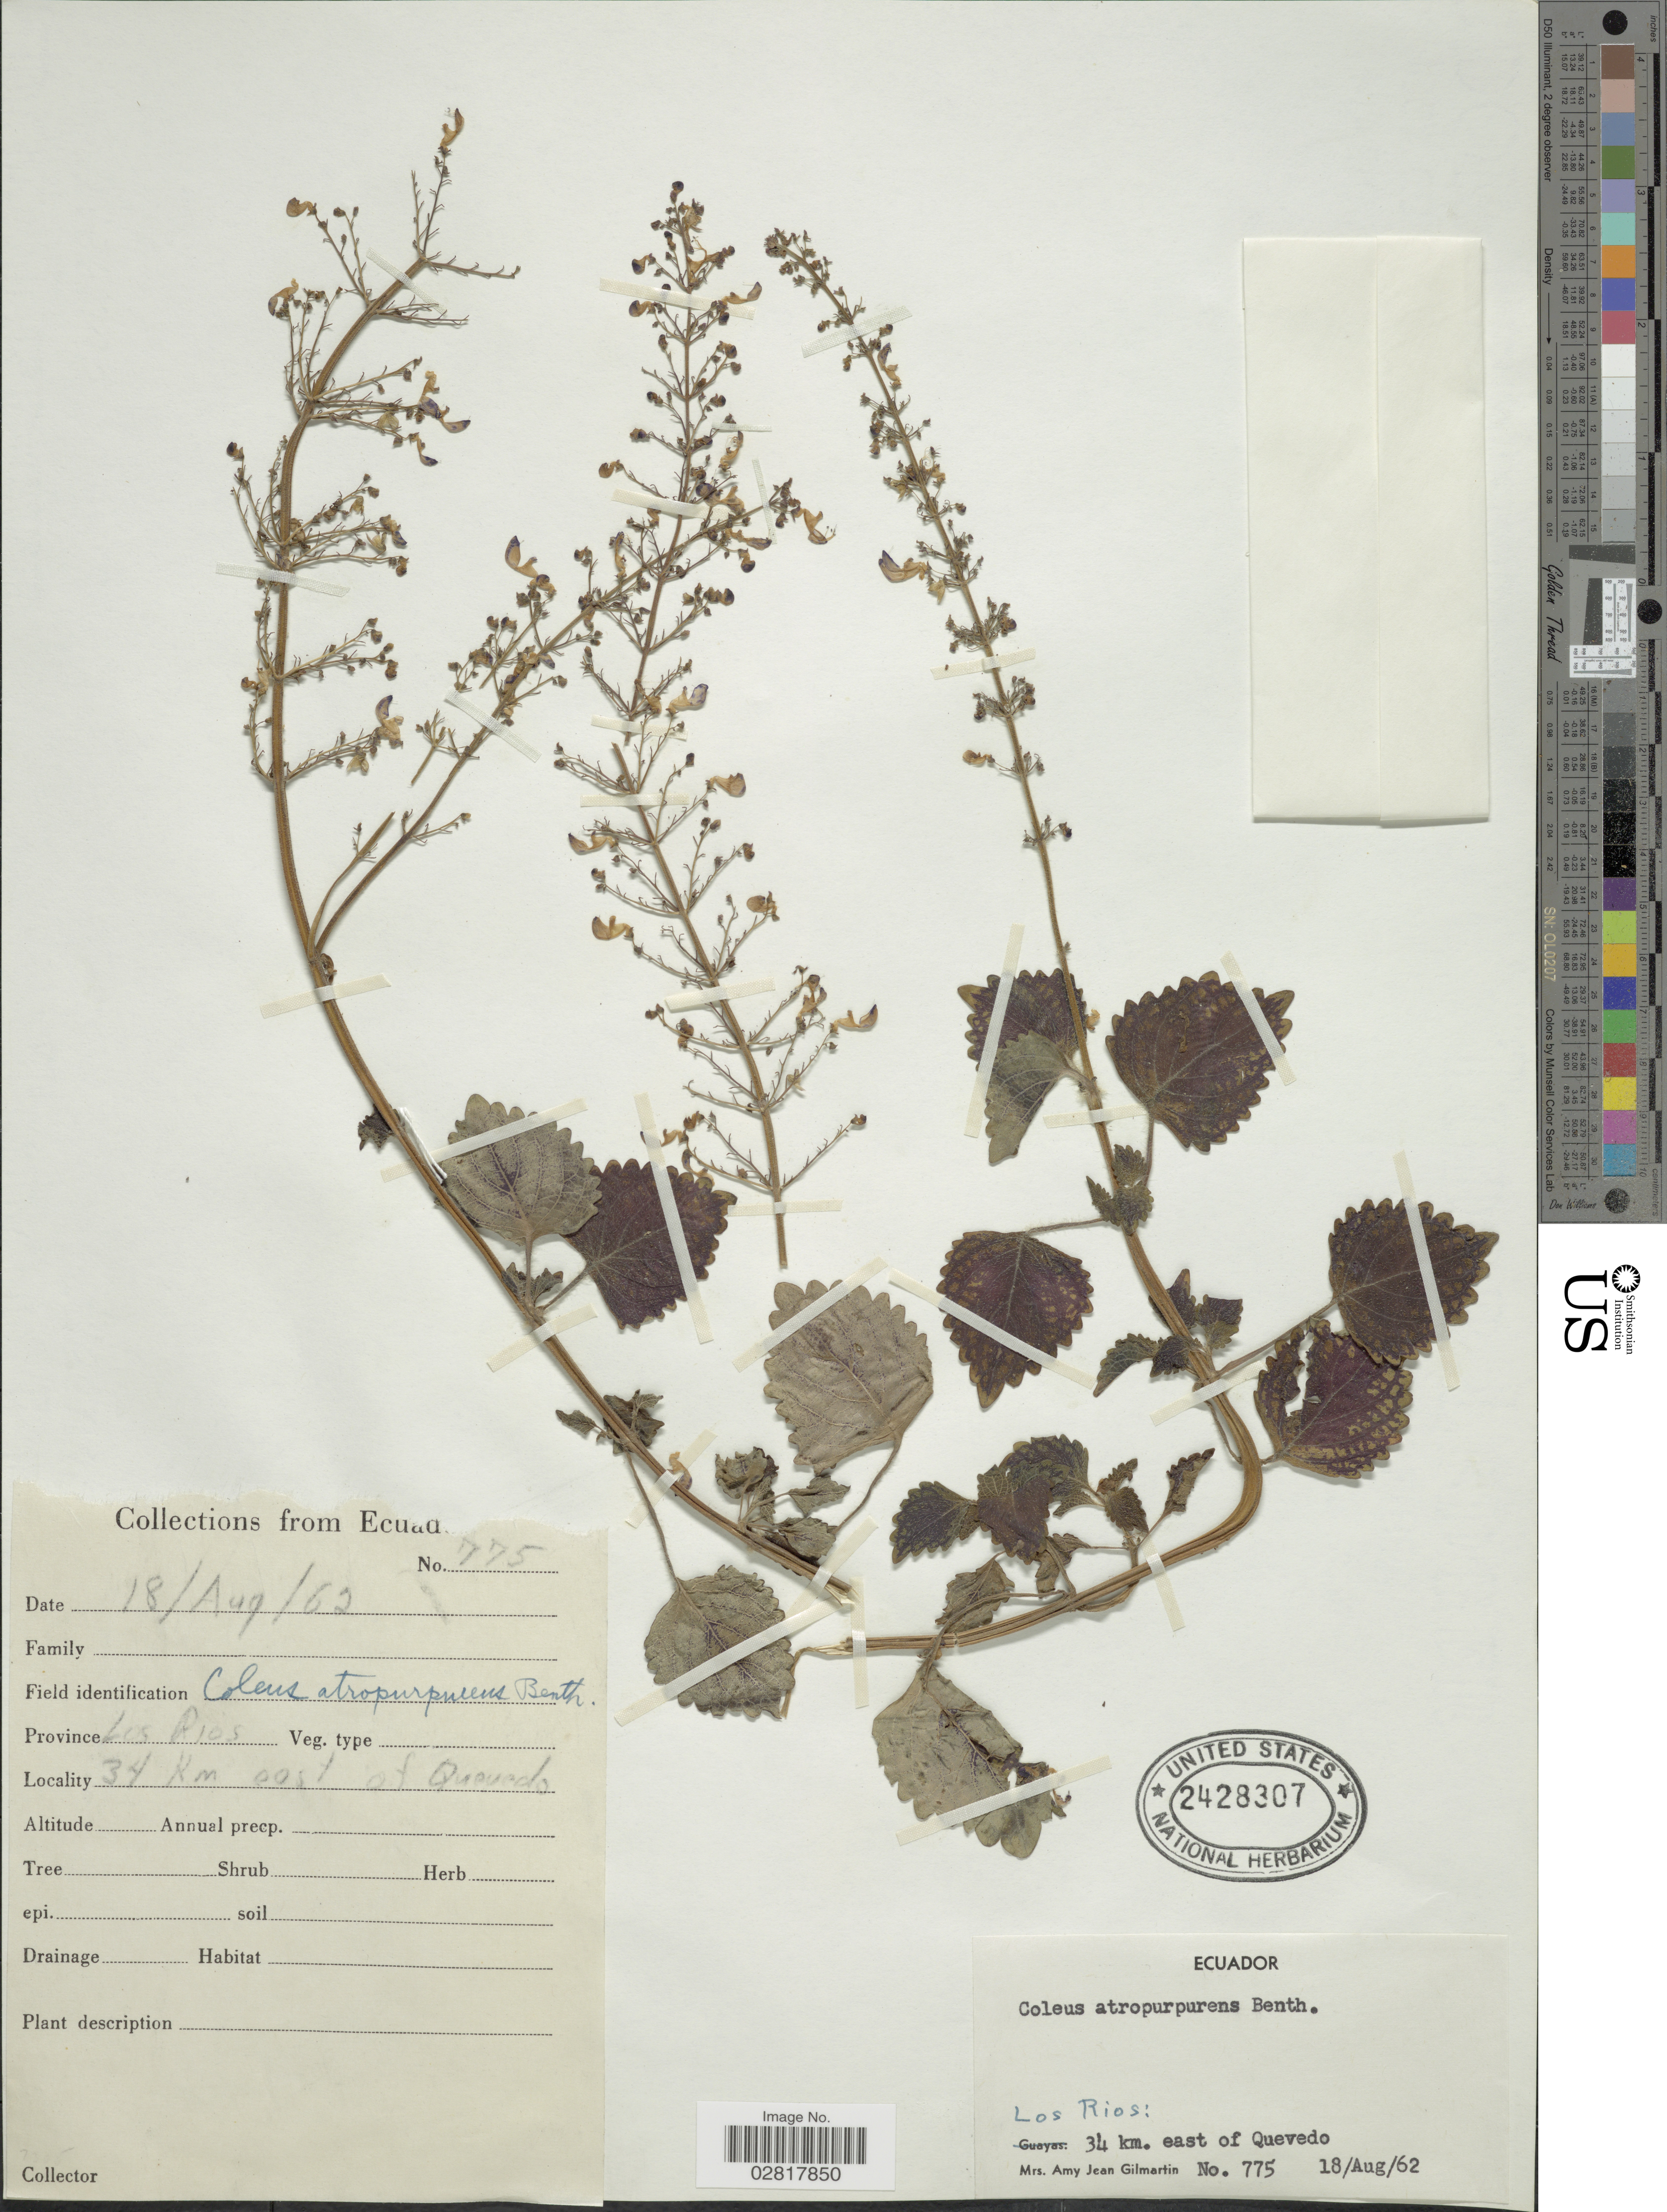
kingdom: Plantae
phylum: Tracheophyta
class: Magnoliopsida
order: Lamiales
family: Lamiaceae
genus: Plectranthus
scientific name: Plectranthus scutellarioides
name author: (L.) R. Br.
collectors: A. J. Gilmartin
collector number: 775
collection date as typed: Transcribed d/m/y: 18/8/62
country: Ecuador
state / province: Los Ríos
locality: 34 km. east of Quevedo.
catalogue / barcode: US 2428307